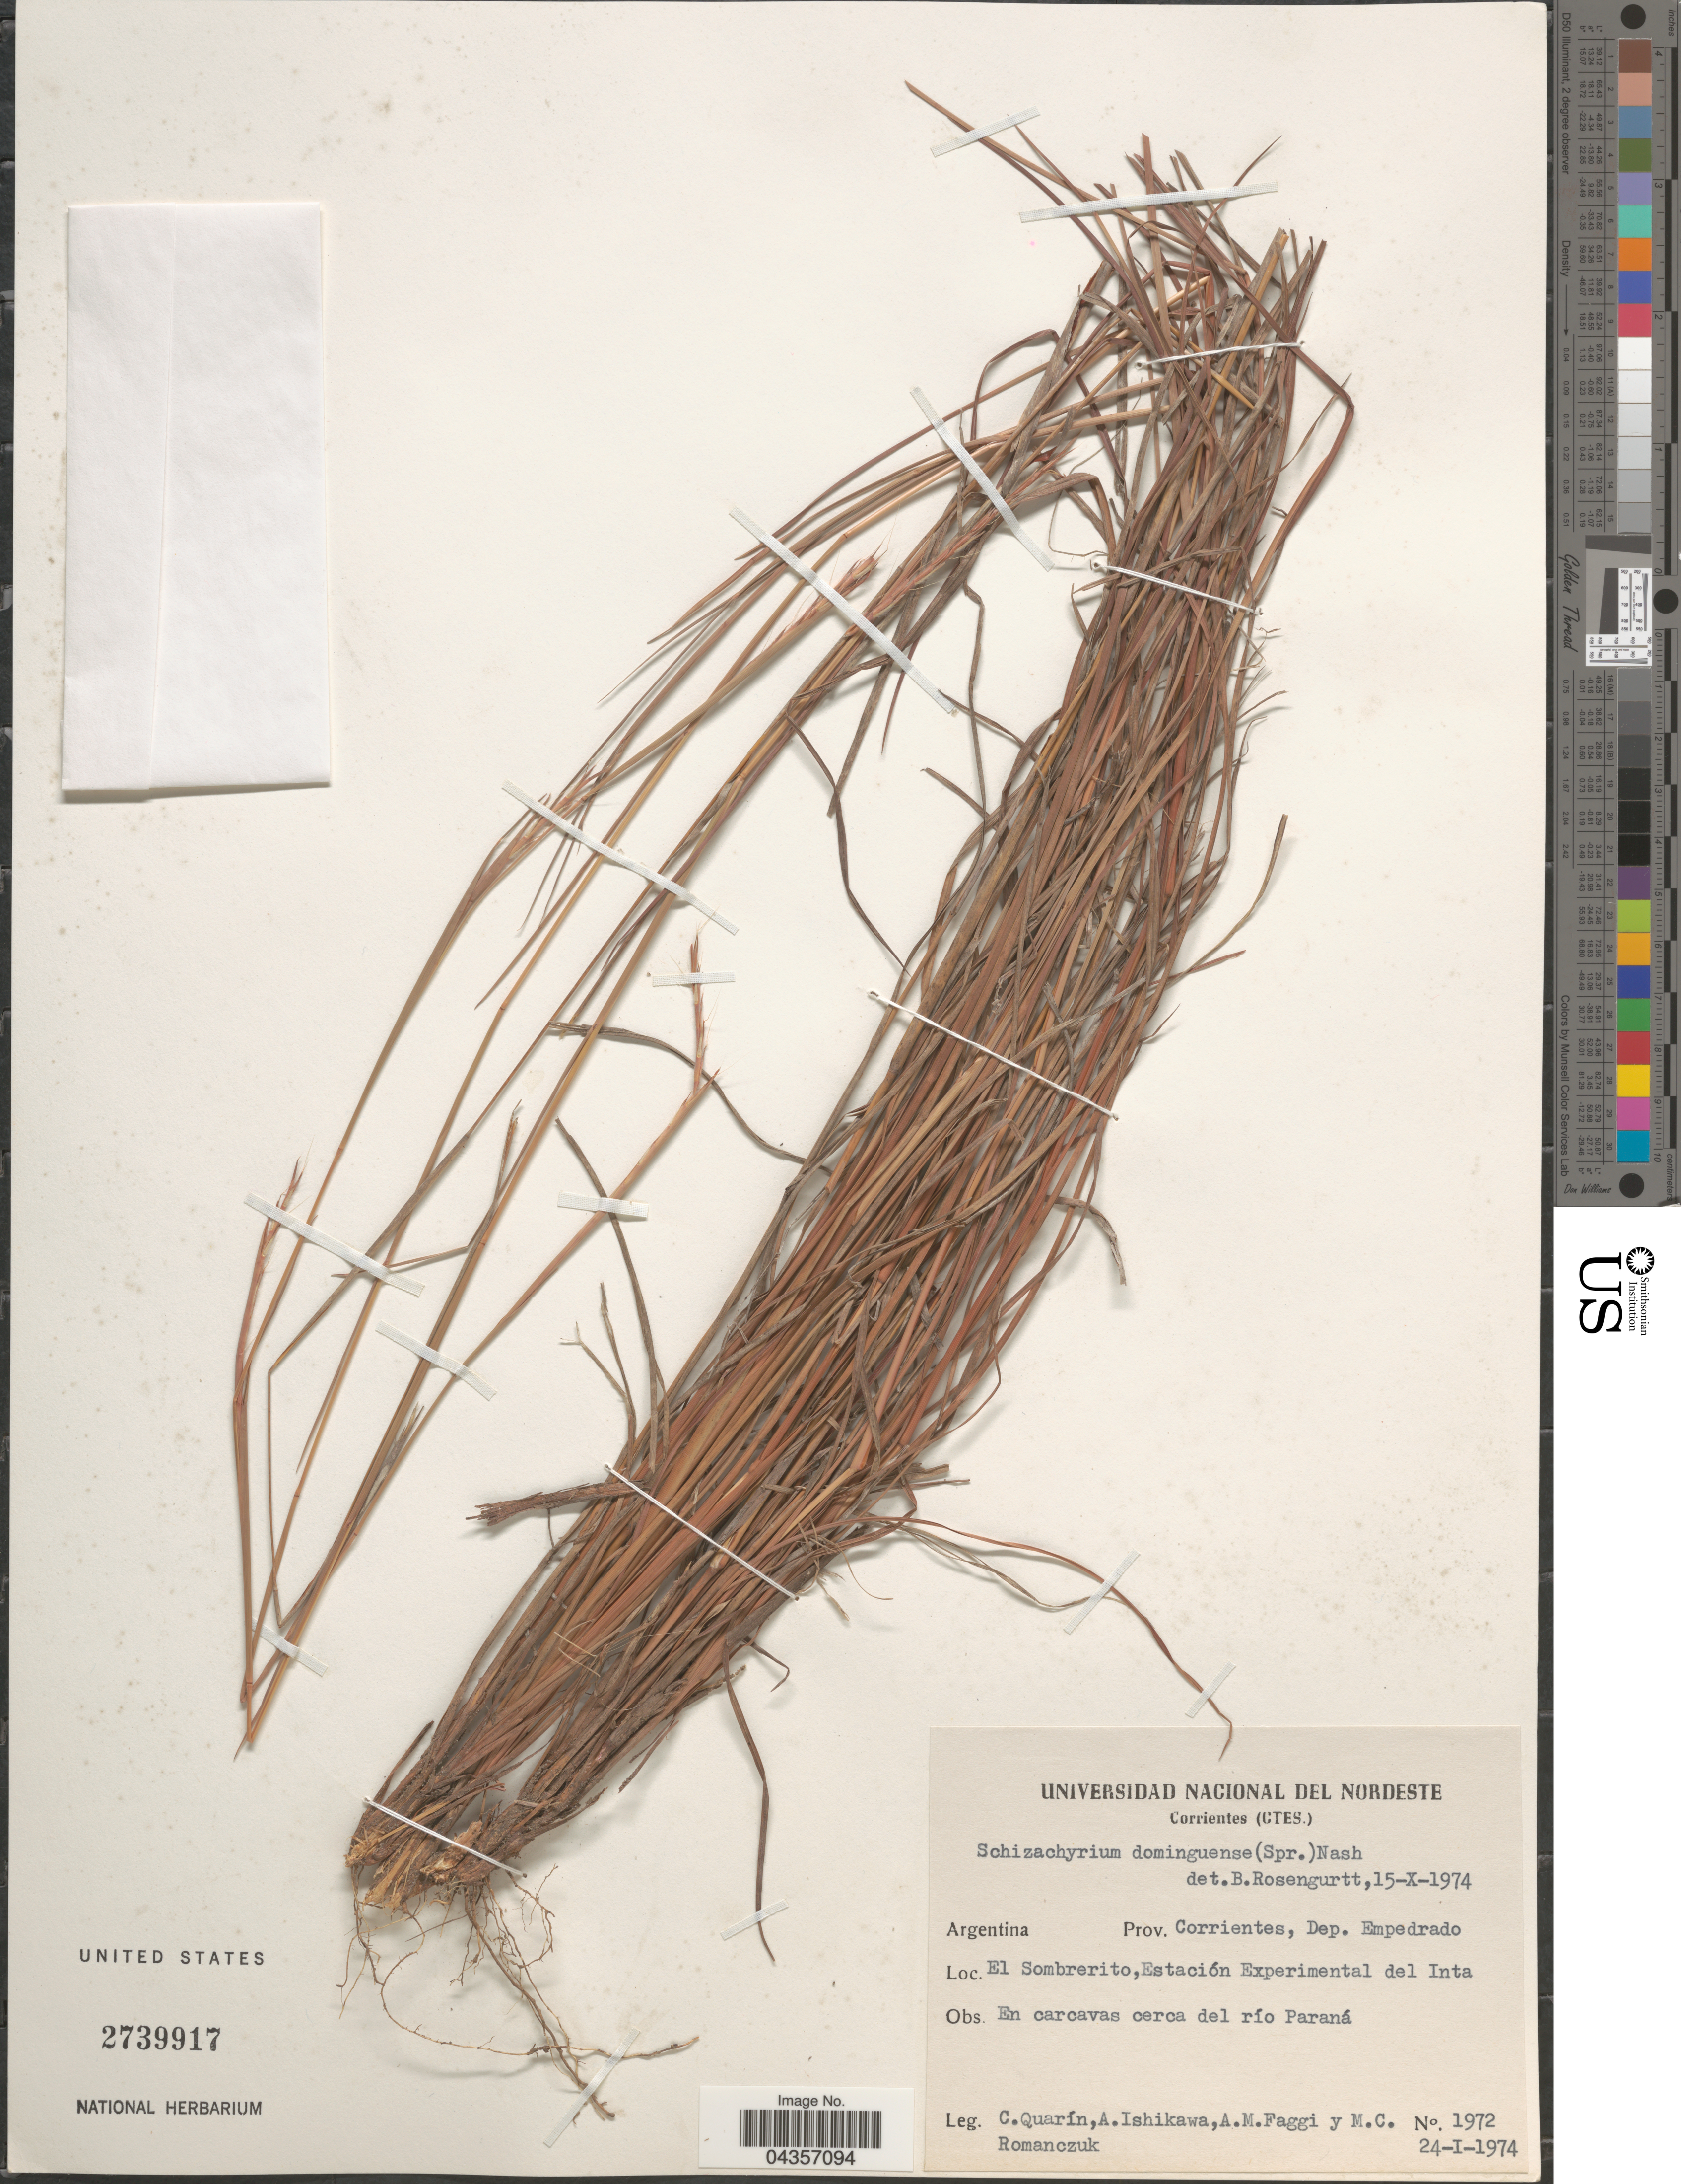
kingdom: Plantae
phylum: Tracheophyta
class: Liliopsida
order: Poales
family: Poaceae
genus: Schizachyrium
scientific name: Schizachyrium sanguineum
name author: (Retz.) Alston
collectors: C. Quarín, A. Ishikawa, A. Faggi & M. C. Romanczuk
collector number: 1972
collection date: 1974-01-24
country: Argentina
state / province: Corrientes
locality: Dep. Empedrado. El Sombrerito, Estación Experimental del Inta. En carcavas cerca del río Paraná.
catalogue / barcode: US 2739917